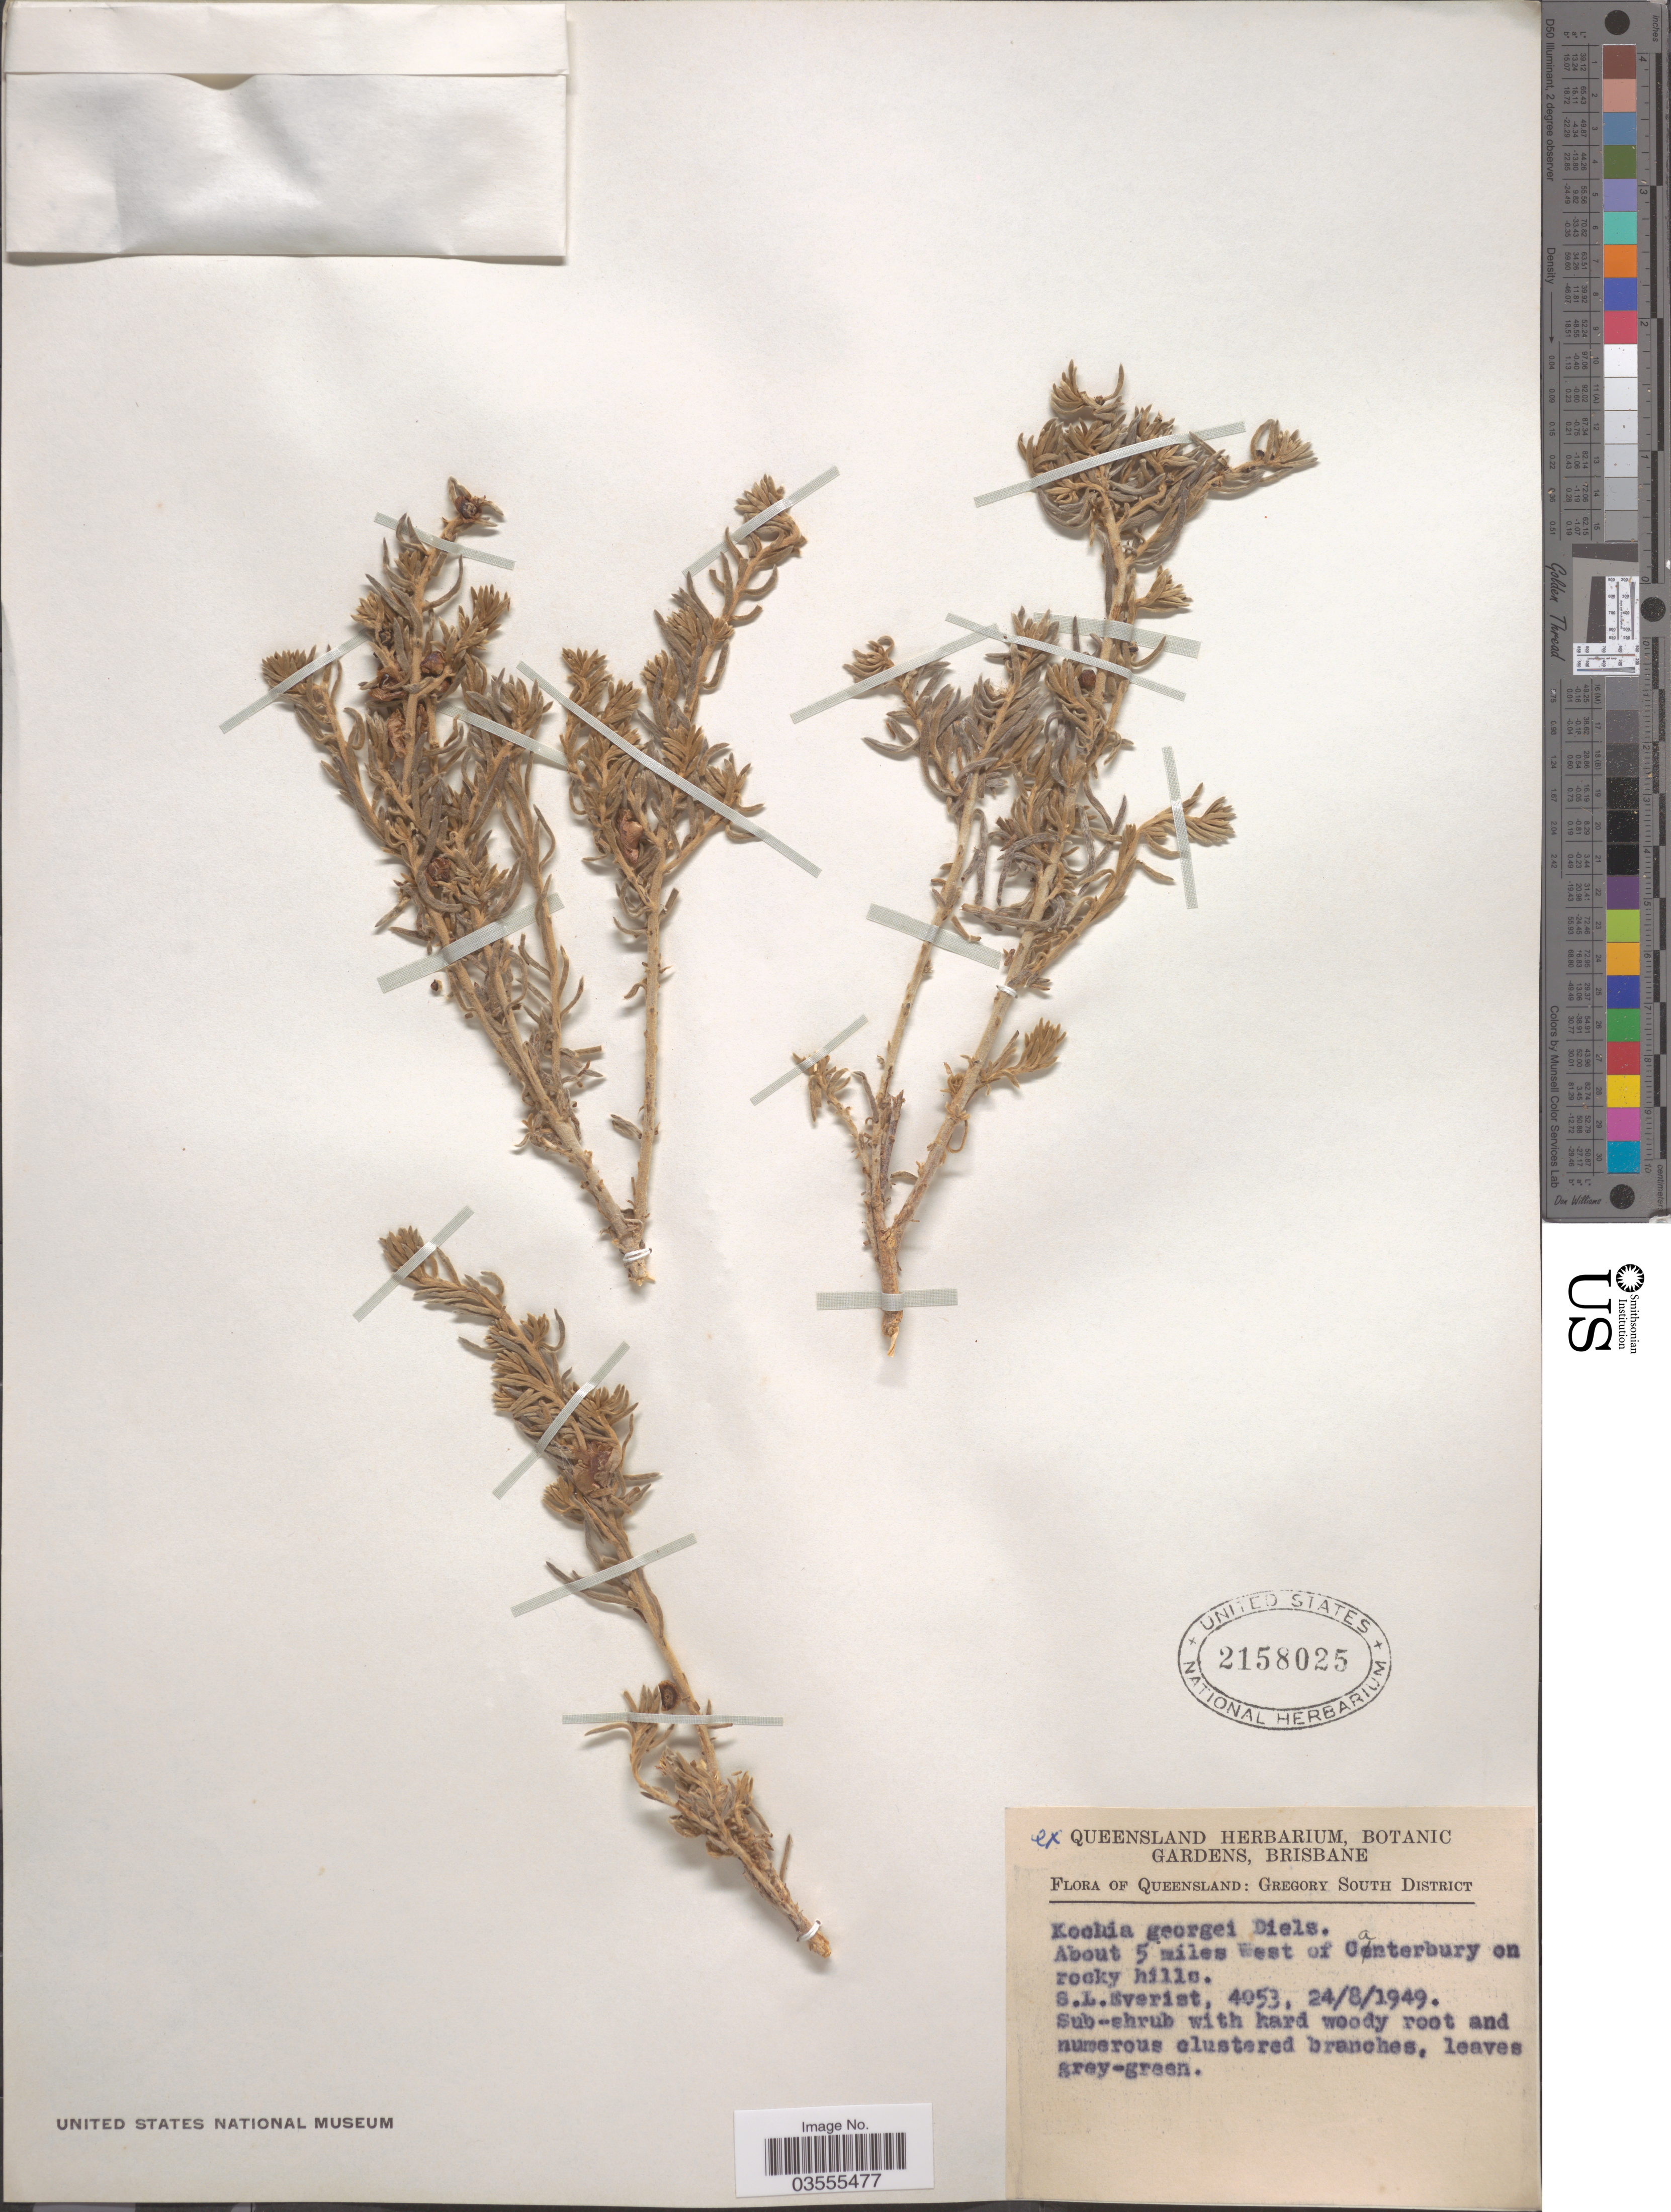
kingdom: Plantae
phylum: Tracheophyta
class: Magnoliopsida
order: Caryophyllales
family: Amaranthaceae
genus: Maireana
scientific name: Maireana georgei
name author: (Diels) Paul G. Wilson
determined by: Wilson, Paul G.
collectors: S. Everist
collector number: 4053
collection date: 1949-08-24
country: Australia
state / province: Queensland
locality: Gregory South District. About 5 miles West of Canterbury on rocky hills.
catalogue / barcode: US 2158025